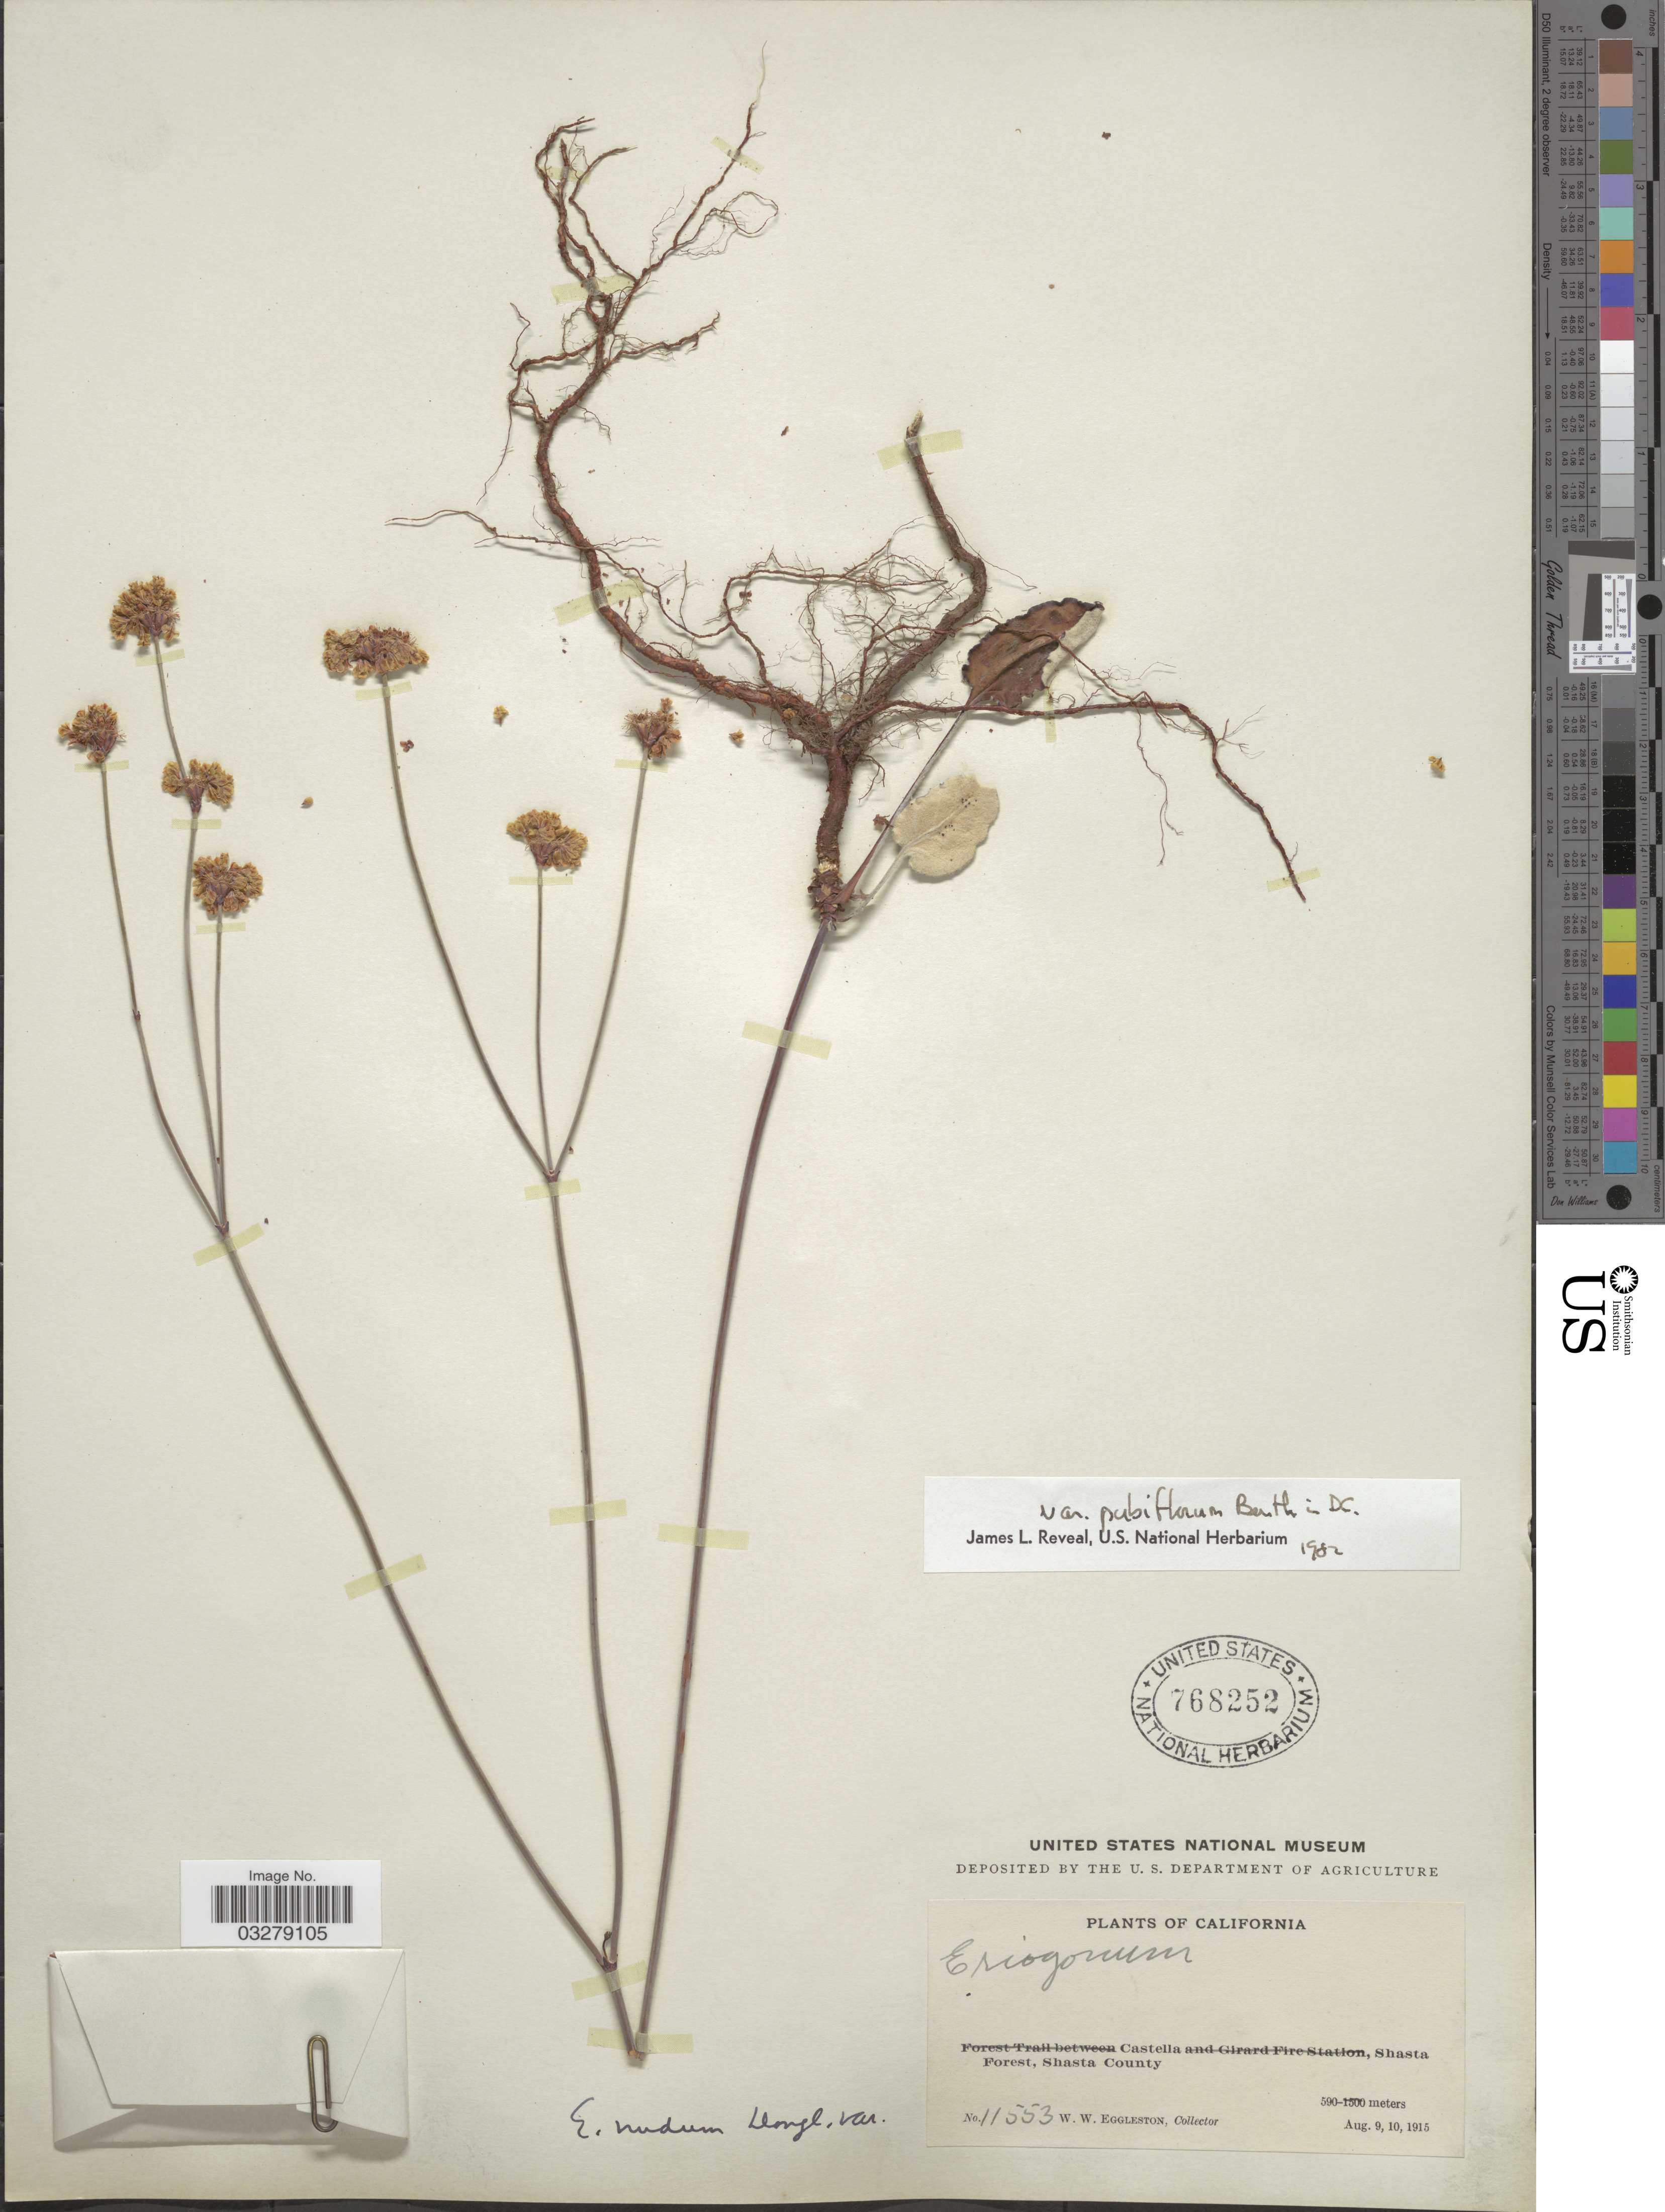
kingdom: Plantae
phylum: Tracheophyta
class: Magnoliopsida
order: Caryophyllales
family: Polygonaceae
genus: Eriogonum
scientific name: Eriogonum nudum var. pubiflorum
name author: Benth. in DC.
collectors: W. W. Eggleston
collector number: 11553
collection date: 1915-08-09/1915-08-10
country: United States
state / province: California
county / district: Shasta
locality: Castella, Shasta Forest, Shasta County.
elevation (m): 590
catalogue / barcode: US 768252